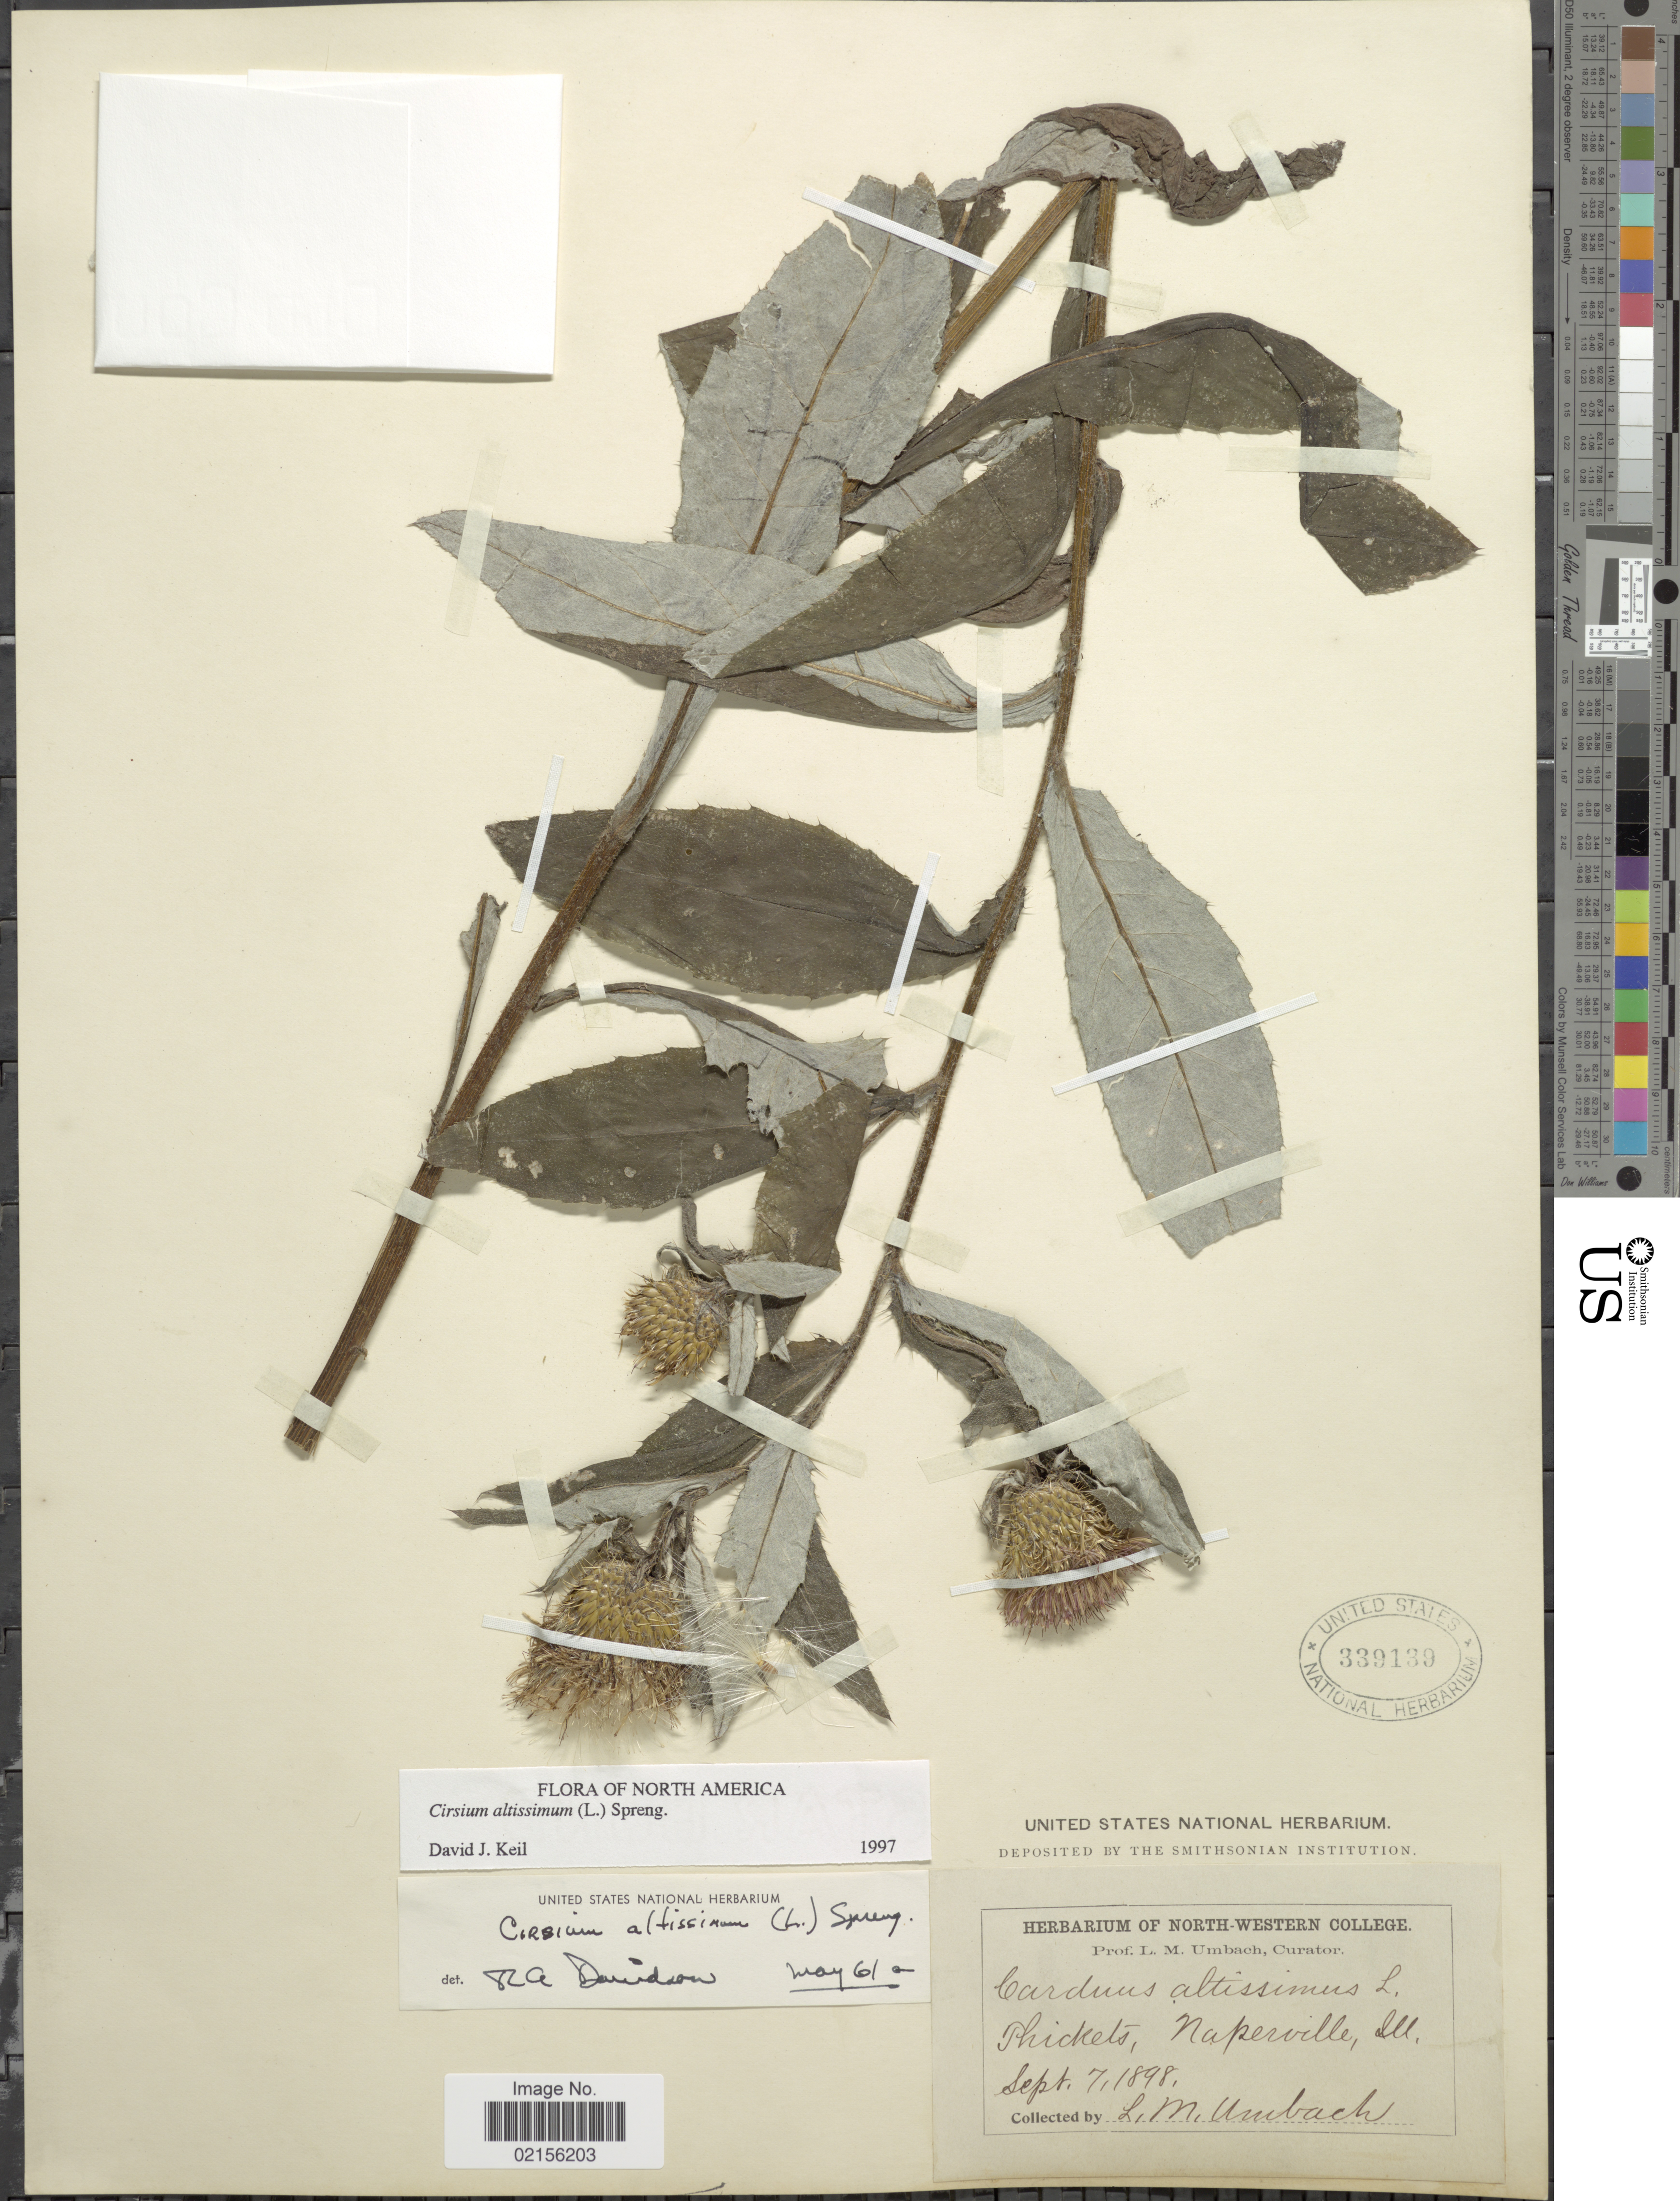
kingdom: Plantae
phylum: Tracheophyta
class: Magnoliopsida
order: Asterales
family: Asteraceae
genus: Cirsium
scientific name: Cirsium altissimum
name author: (L.) Spreng.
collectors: L. M. Umbach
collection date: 1898-09-07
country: United States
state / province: Illinois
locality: Thickets, Naperville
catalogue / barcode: US 339139